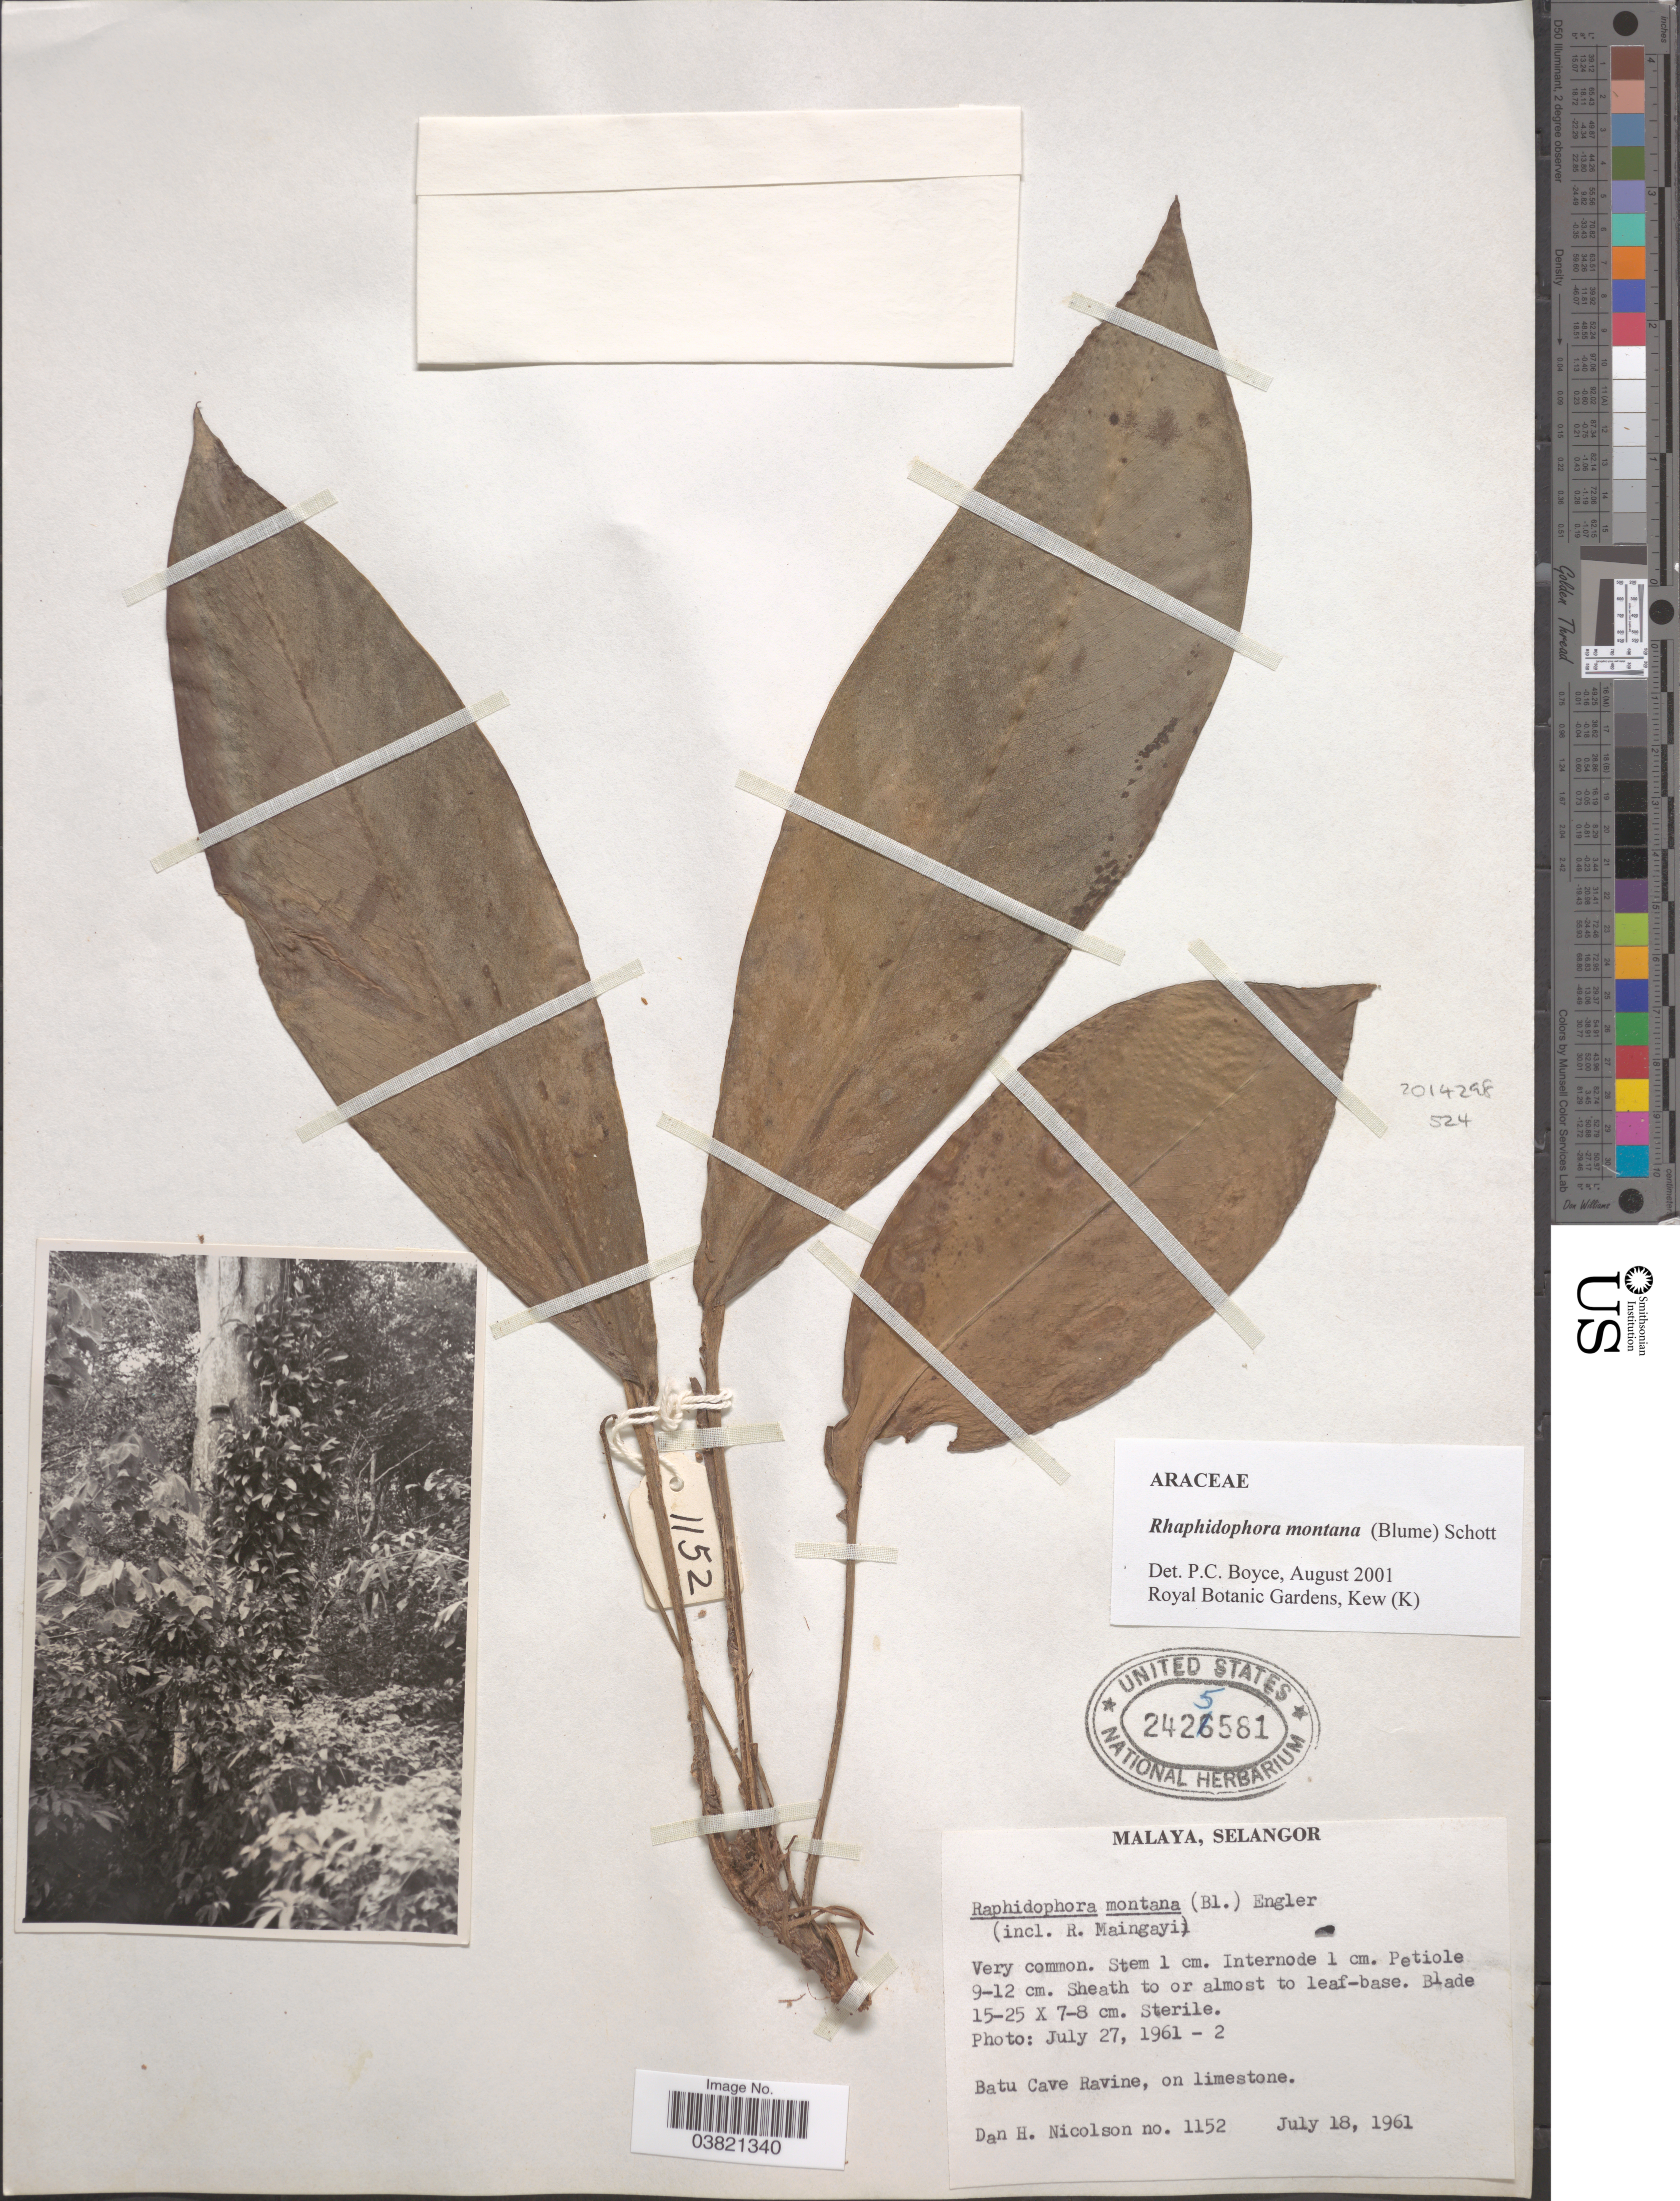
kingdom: Plantae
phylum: Tracheophyta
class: Liliopsida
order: Alismatales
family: Araceae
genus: Rhaphidophora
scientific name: Rhaphidophora montana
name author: (Blume) Schott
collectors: D. H. Nicolson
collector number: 1152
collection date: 1961-07-18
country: Malaysia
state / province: Selangor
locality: Malaya. Batu Cave Ravine.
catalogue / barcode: US 2425581